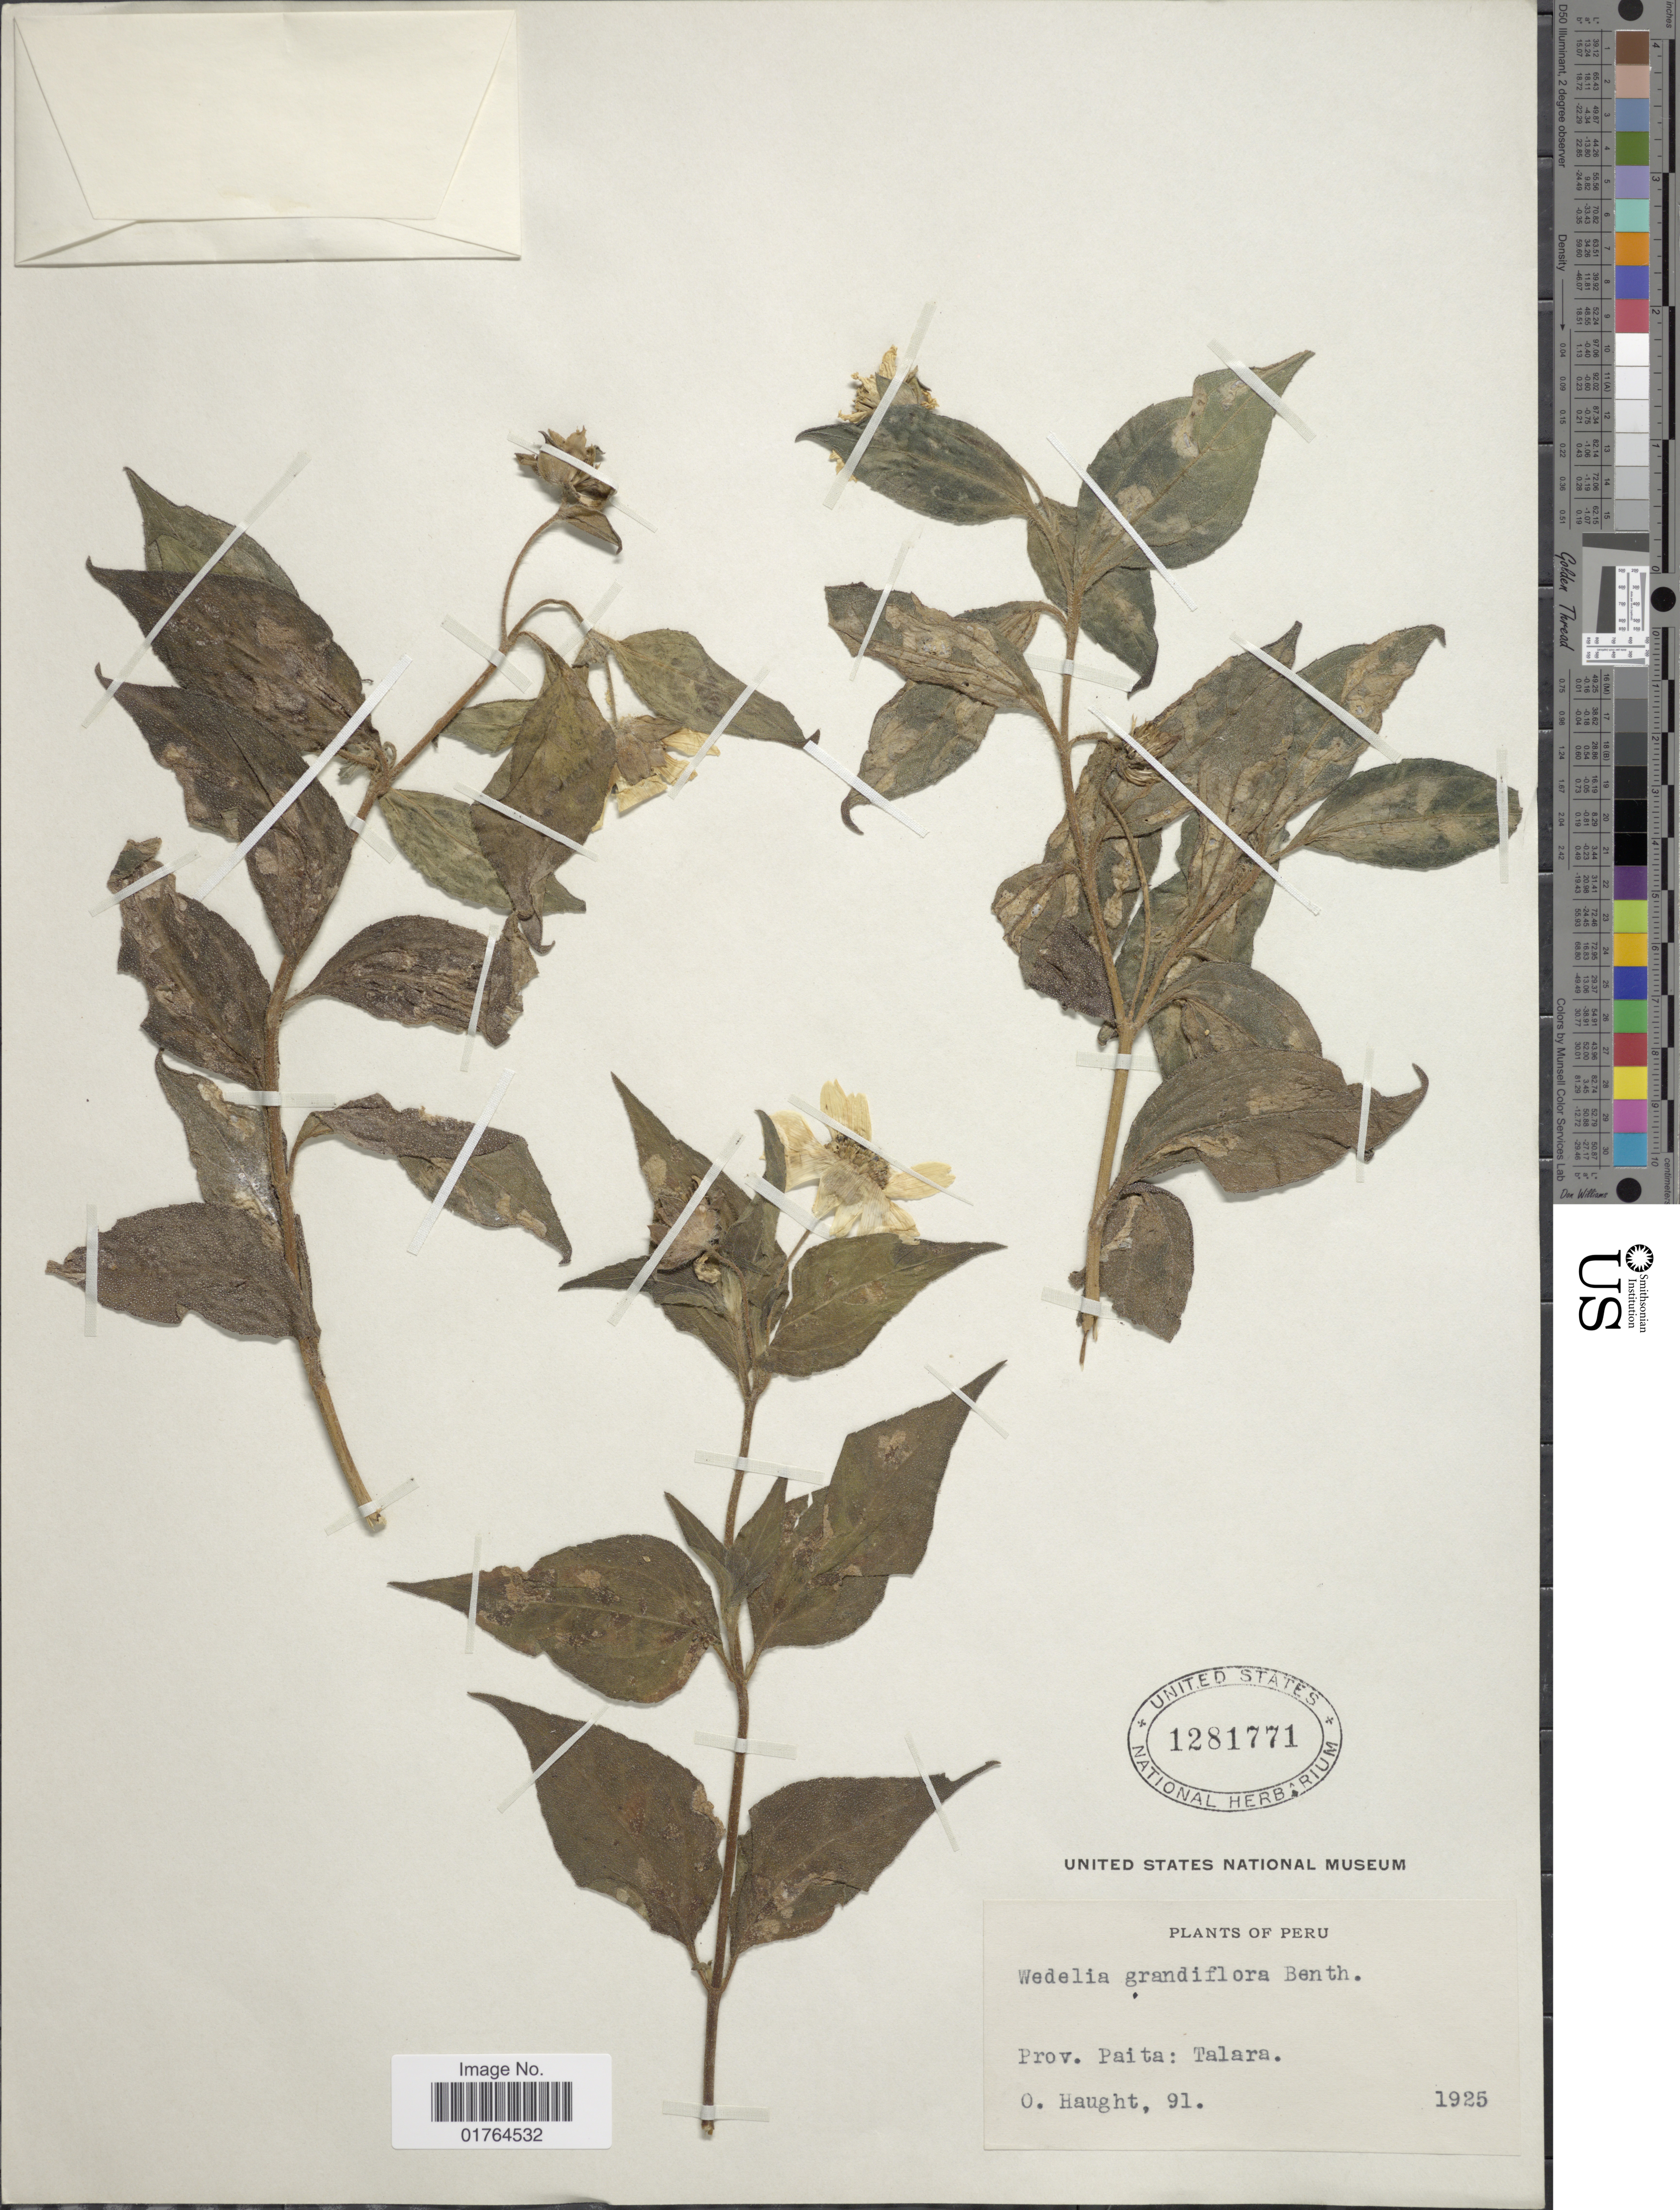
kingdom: Plantae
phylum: Tracheophyta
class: Magnoliopsida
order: Asterales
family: Asteraceae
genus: Wedelia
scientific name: Wedelia eggersi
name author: Hieron.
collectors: O. Haught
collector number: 91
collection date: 1925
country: Peru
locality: Prov. Paita, Talara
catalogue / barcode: US 1281771